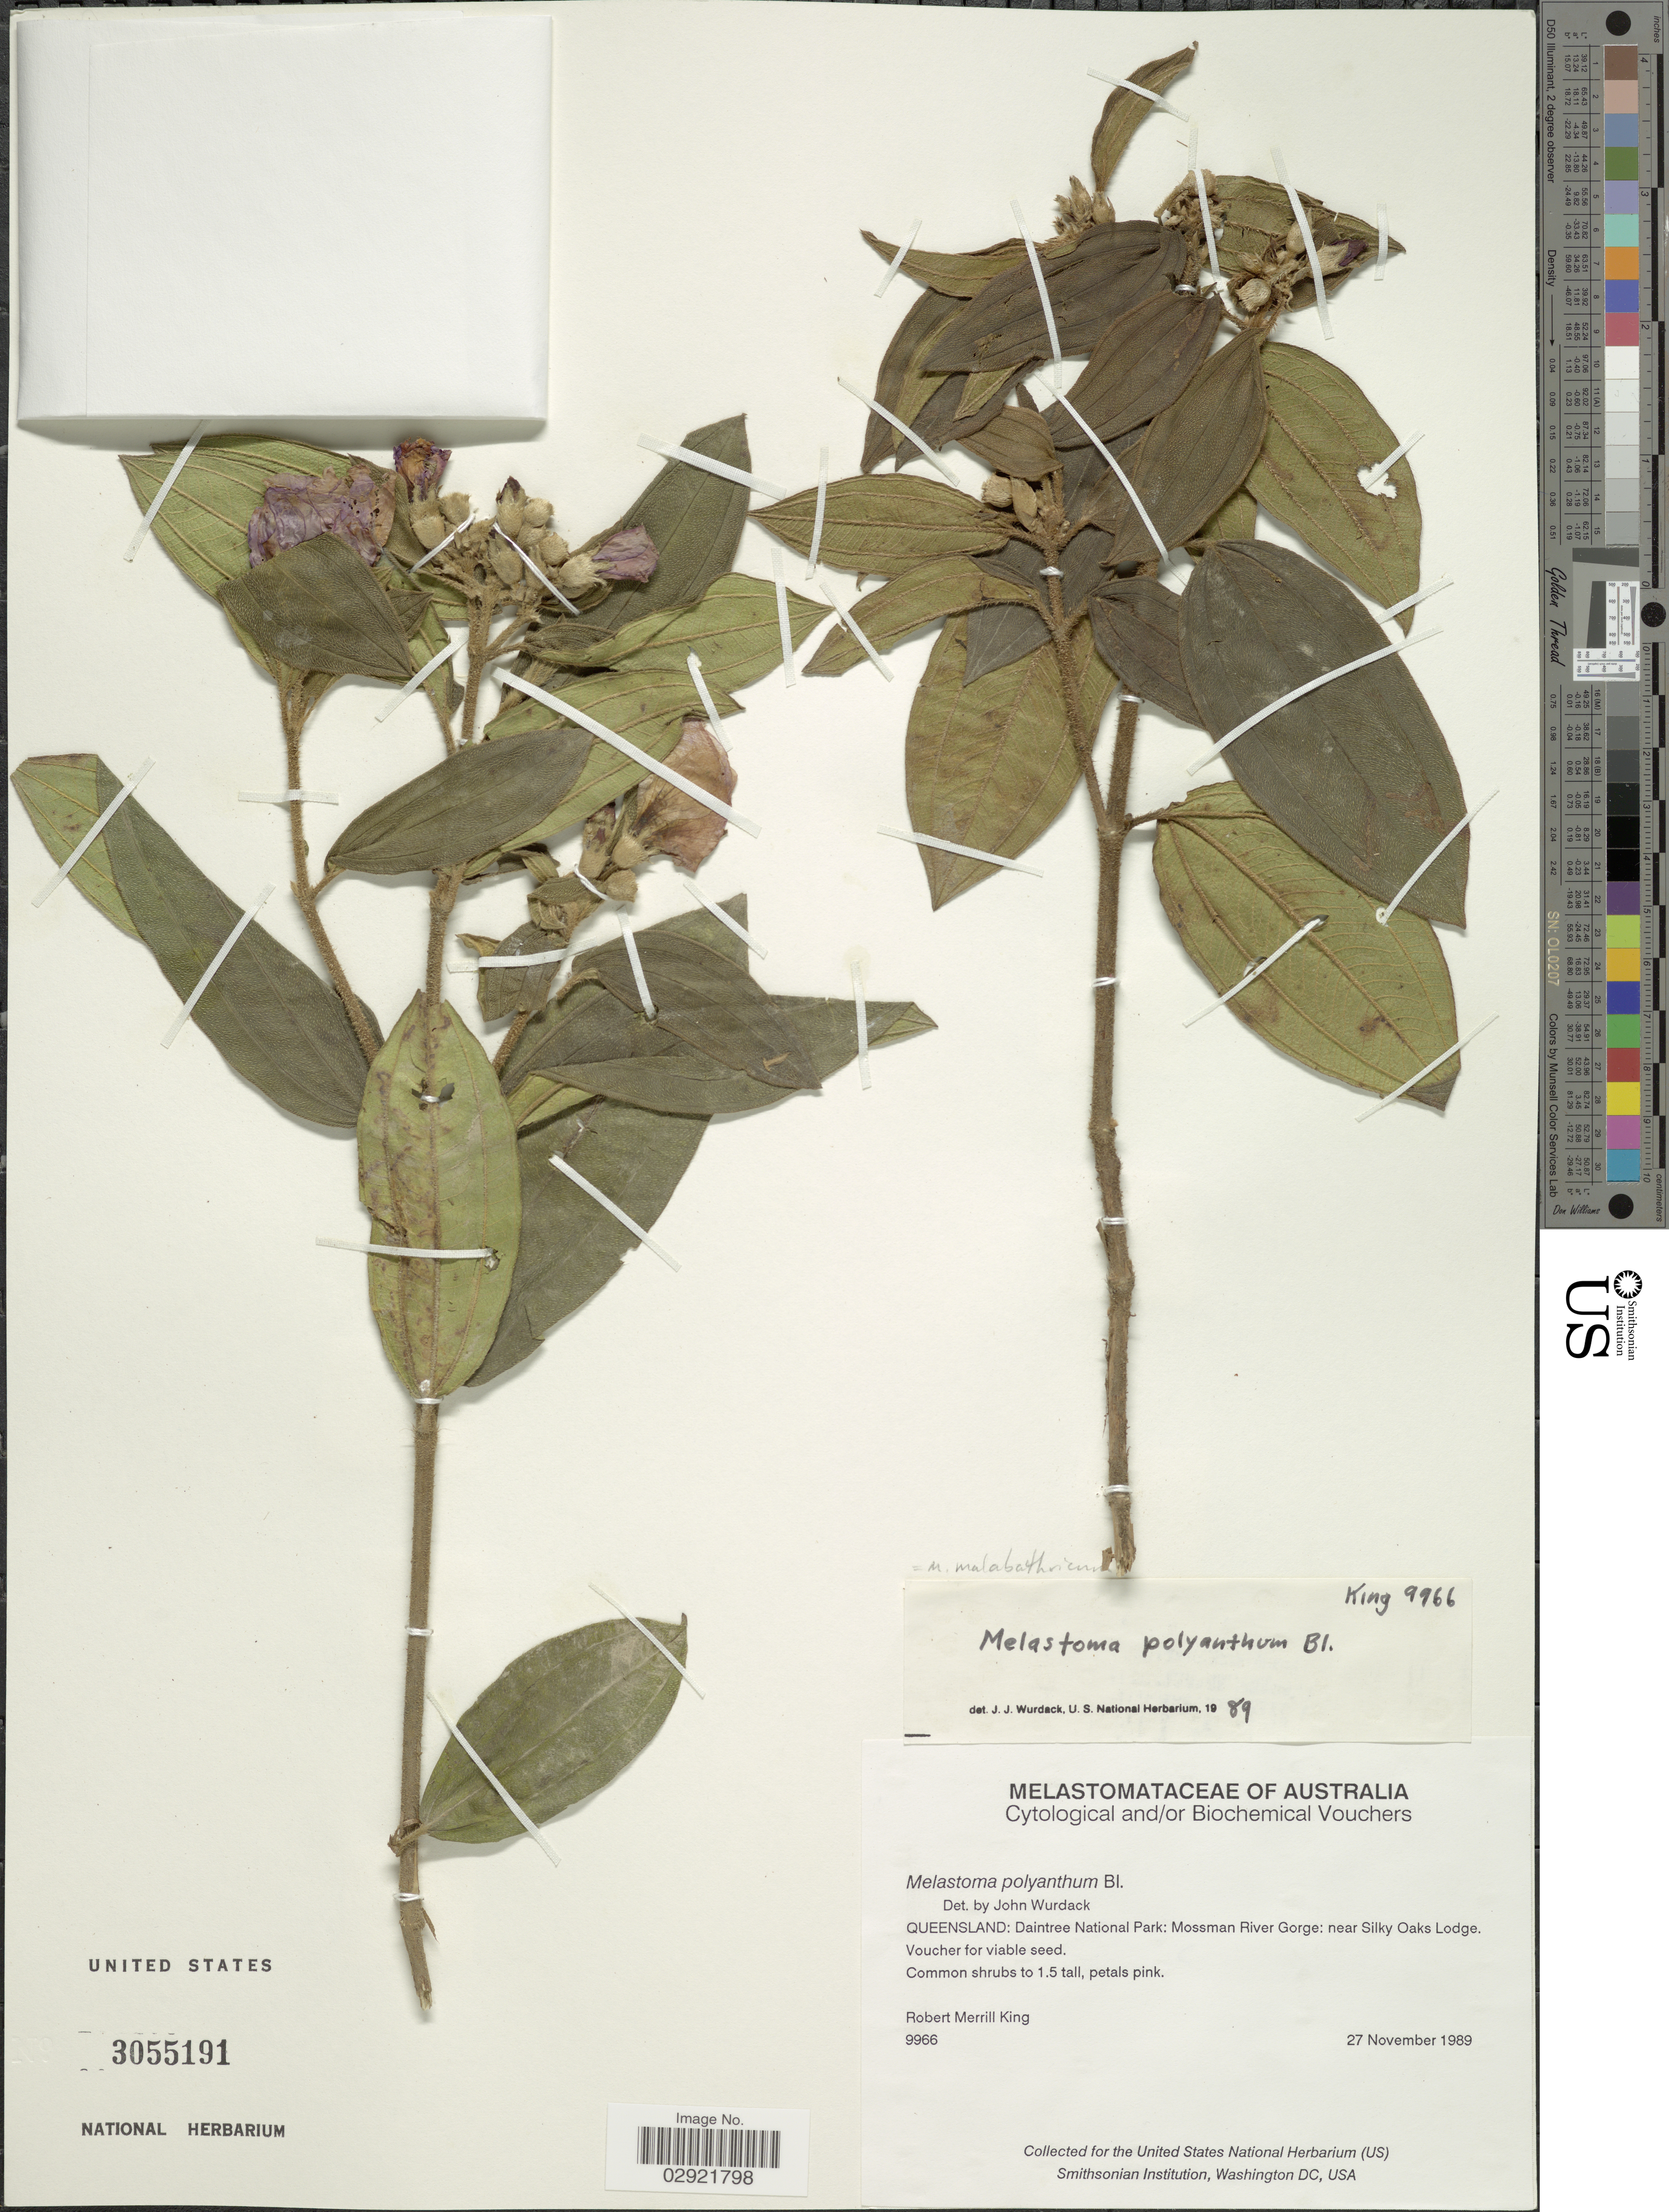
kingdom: Plantae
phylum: Tracheophyta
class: Magnoliopsida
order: Myrtales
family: Melastomataceae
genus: Melastoma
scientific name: Melastoma malabathricum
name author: L.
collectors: R. M. King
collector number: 9966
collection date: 1989-11-27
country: Australia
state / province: Queensland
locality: Daintree National Park: Mossman River Gorge: near Silky Oaks Lodge.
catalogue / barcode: US 3055191